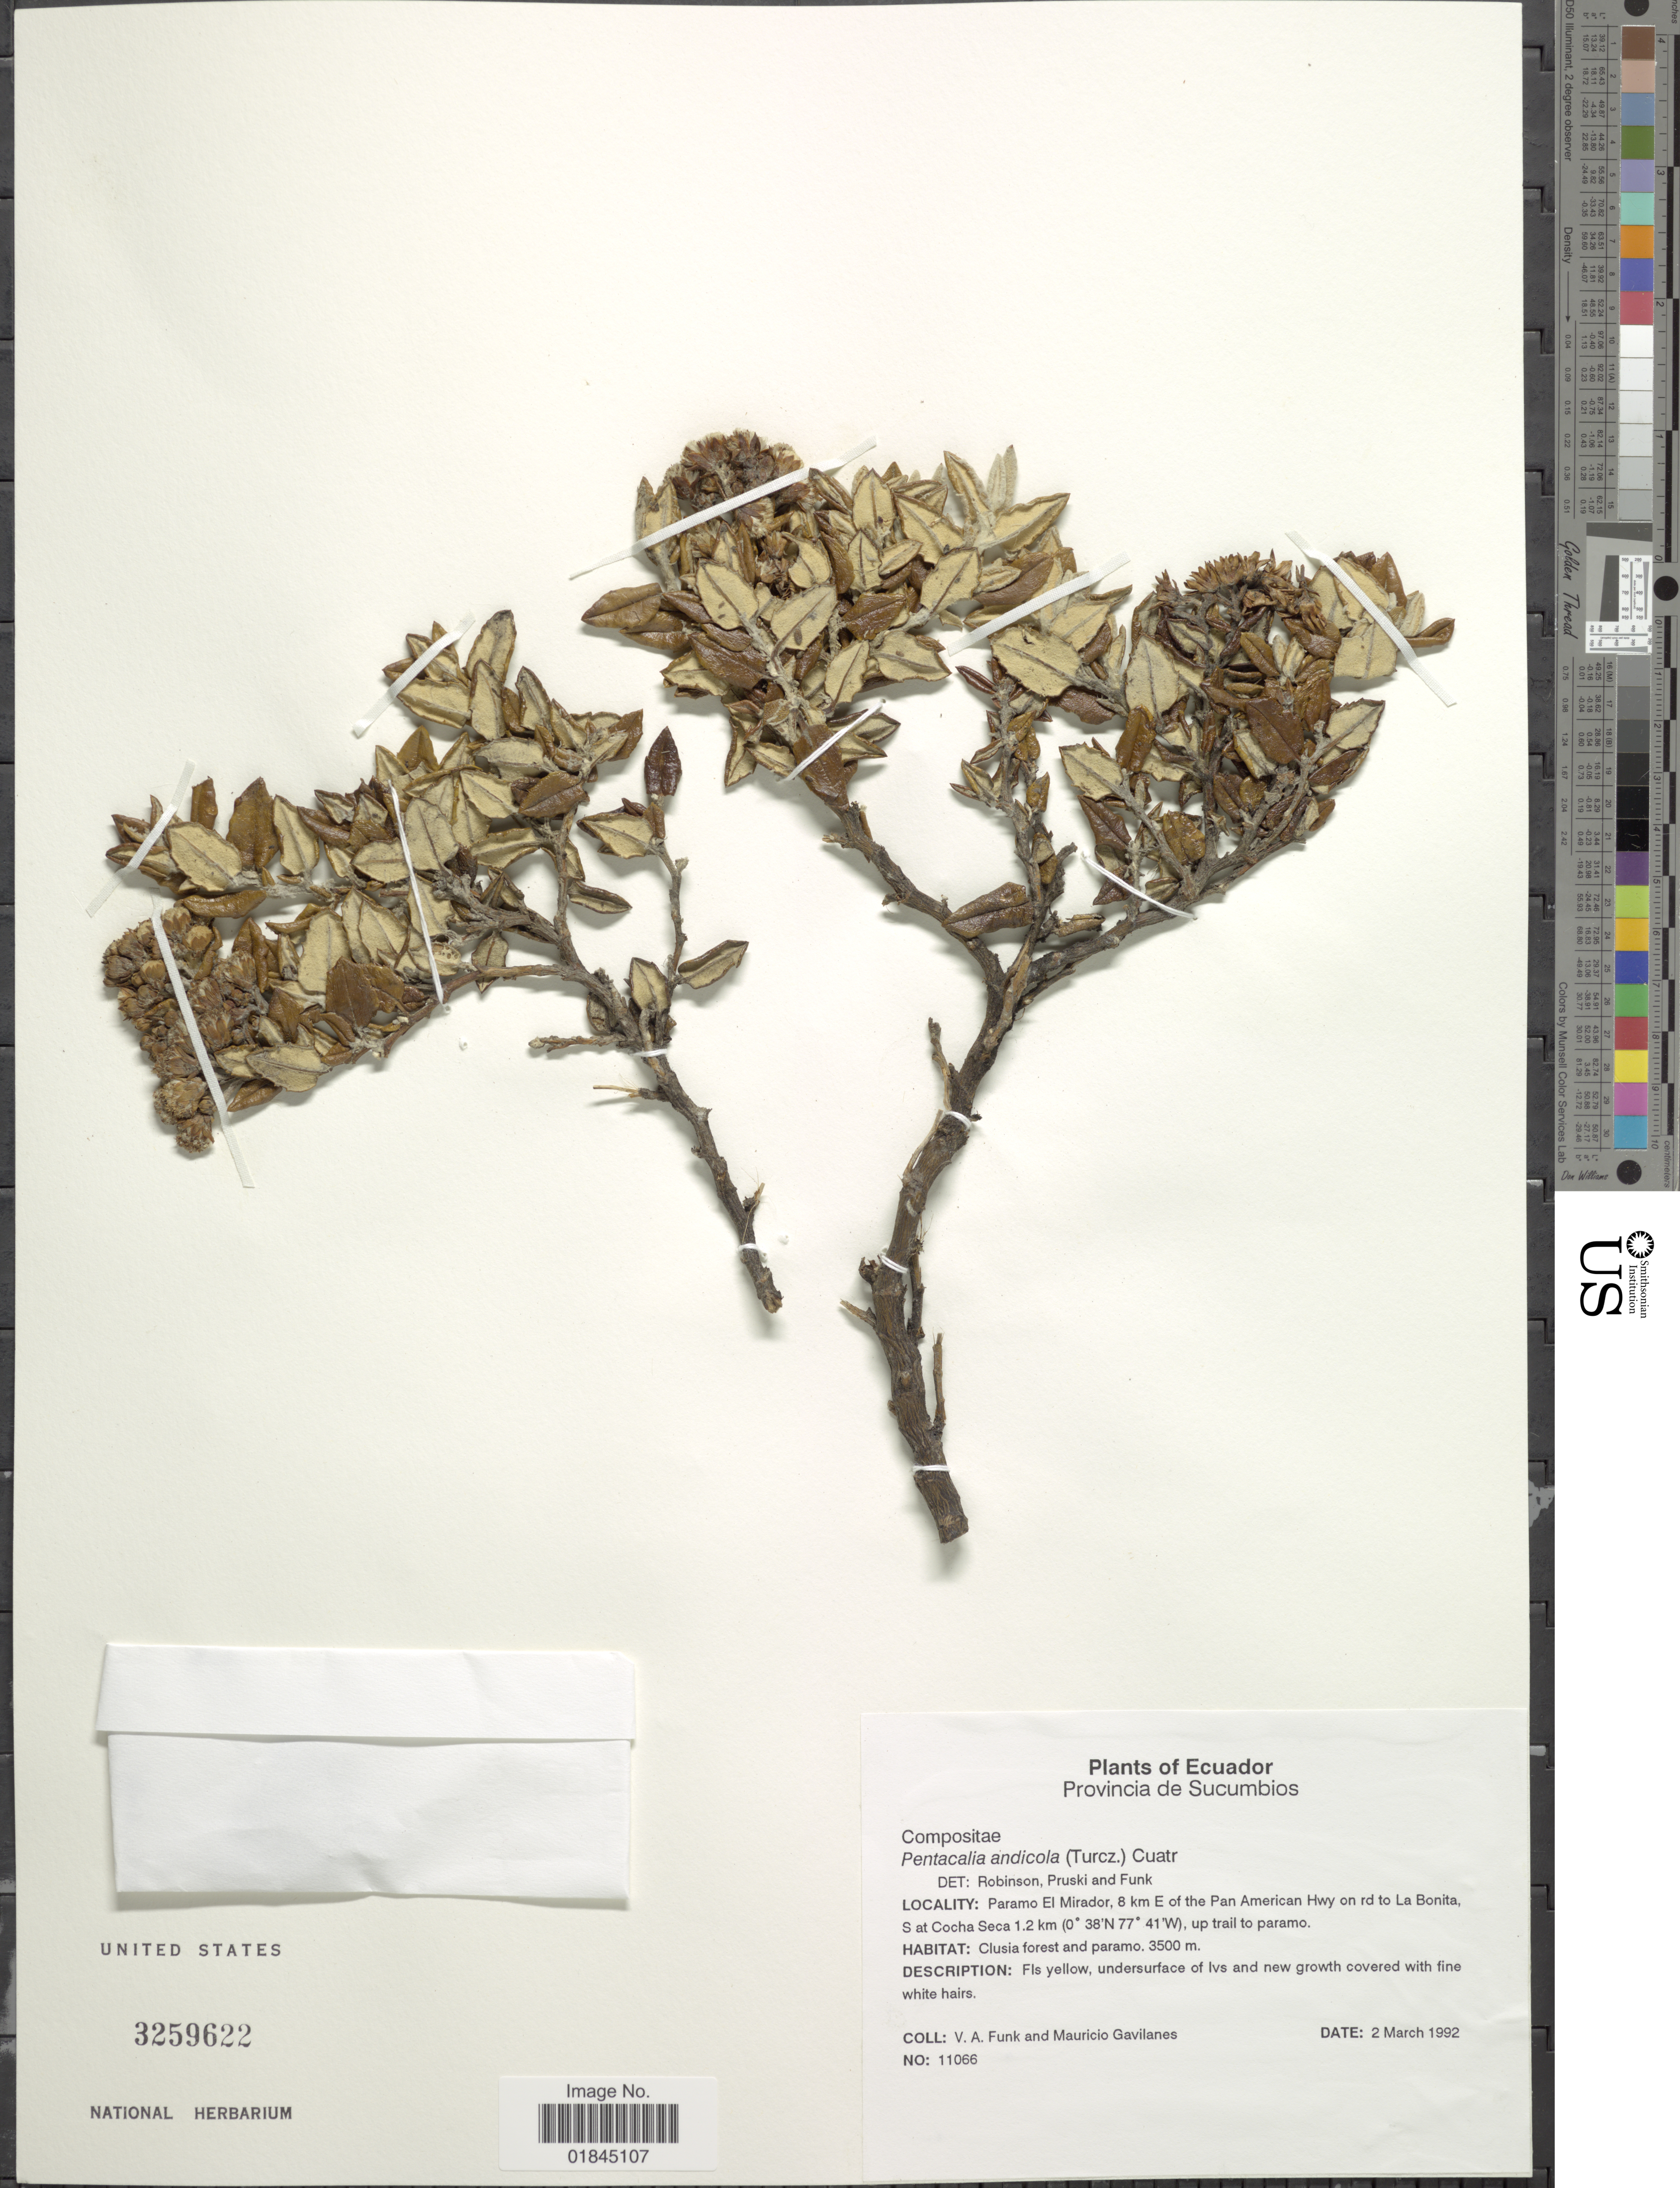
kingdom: Plantae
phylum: Tracheophyta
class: Magnoliopsida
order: Asterales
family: Asteraceae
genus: Pentacalia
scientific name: Pentacalia andicola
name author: (Turcz.) Cuatrec.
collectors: V. Funk & M. Gavilanes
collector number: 11066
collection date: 1992-03-02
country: Ecuador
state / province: Sucumbíos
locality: Parmo El Mirador, 8 km E of the Pan American Hwy on rd to La Bonita S at Cocha Seca 1.2 km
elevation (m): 3500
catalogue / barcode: US 3259622